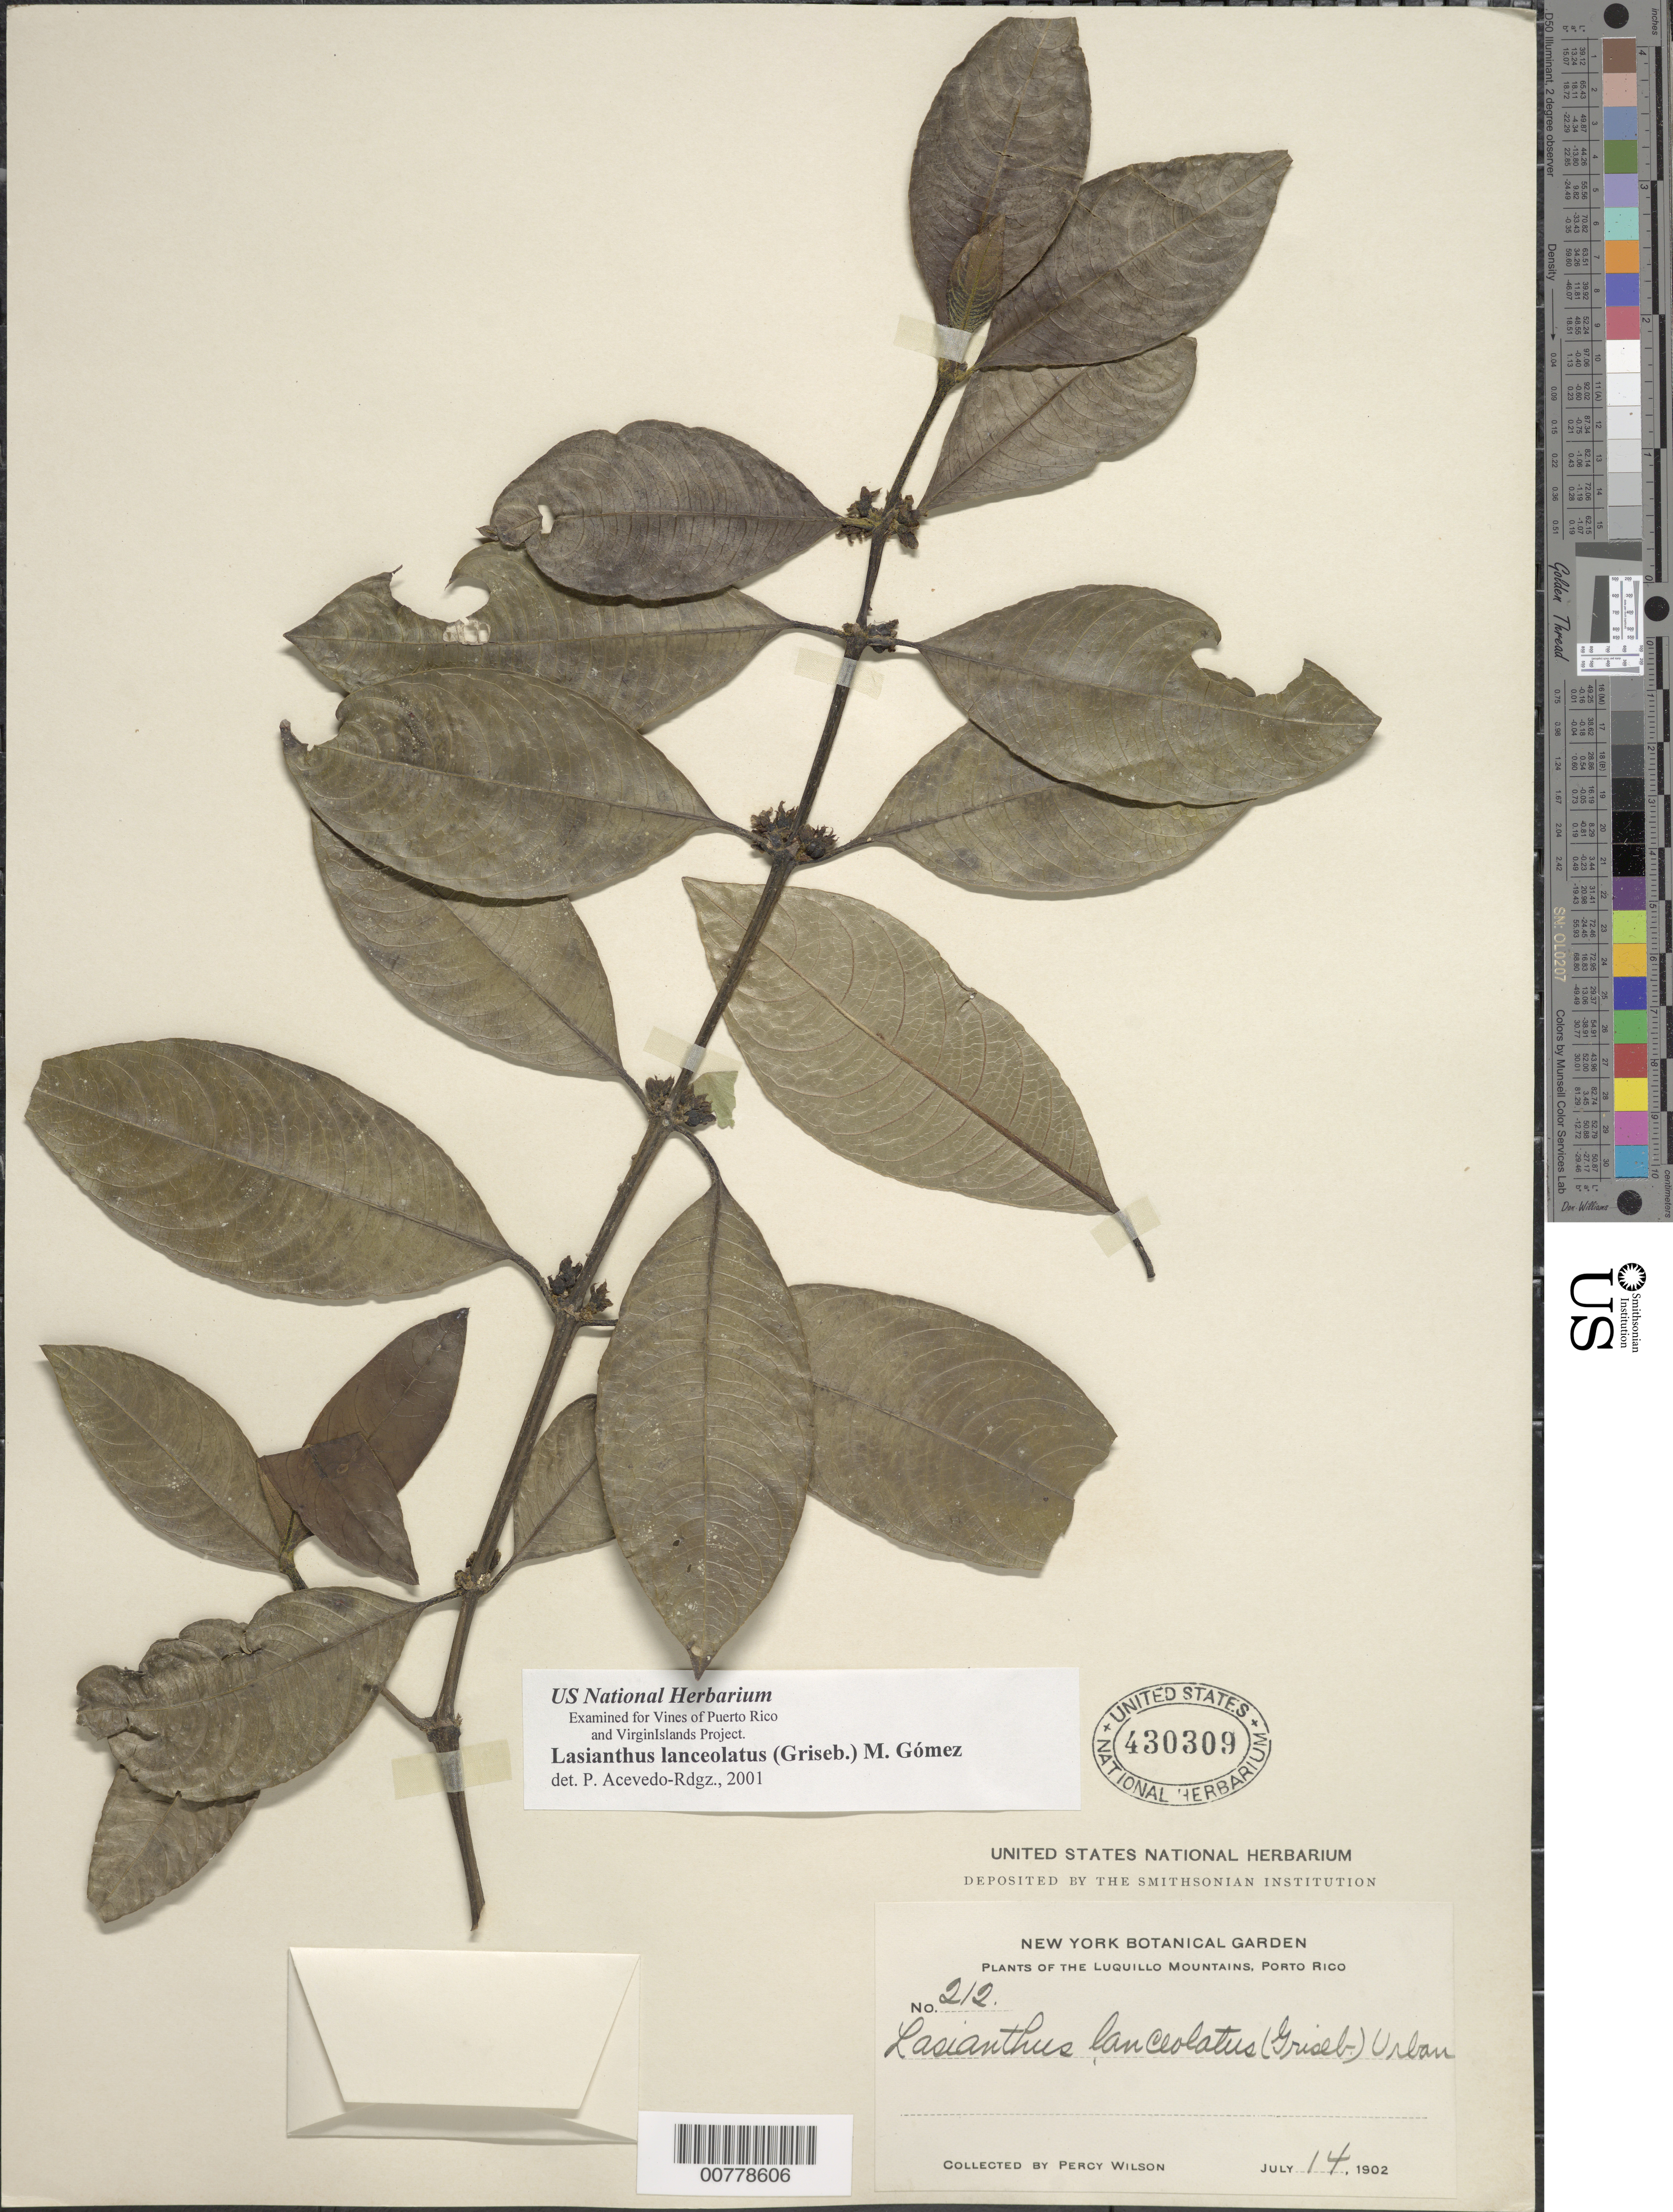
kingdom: Plantae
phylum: Tracheophyta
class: Magnoliopsida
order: Gentianales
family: Rubiaceae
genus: Lasianthus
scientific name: Lasianthus lanceolatus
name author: (Griseb.) Urb.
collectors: P. Wilson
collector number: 212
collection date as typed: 14 Jul 1902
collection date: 1902-07-14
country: Puerto Rico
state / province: Río Grande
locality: Luquillo Mountains.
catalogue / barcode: US 430309